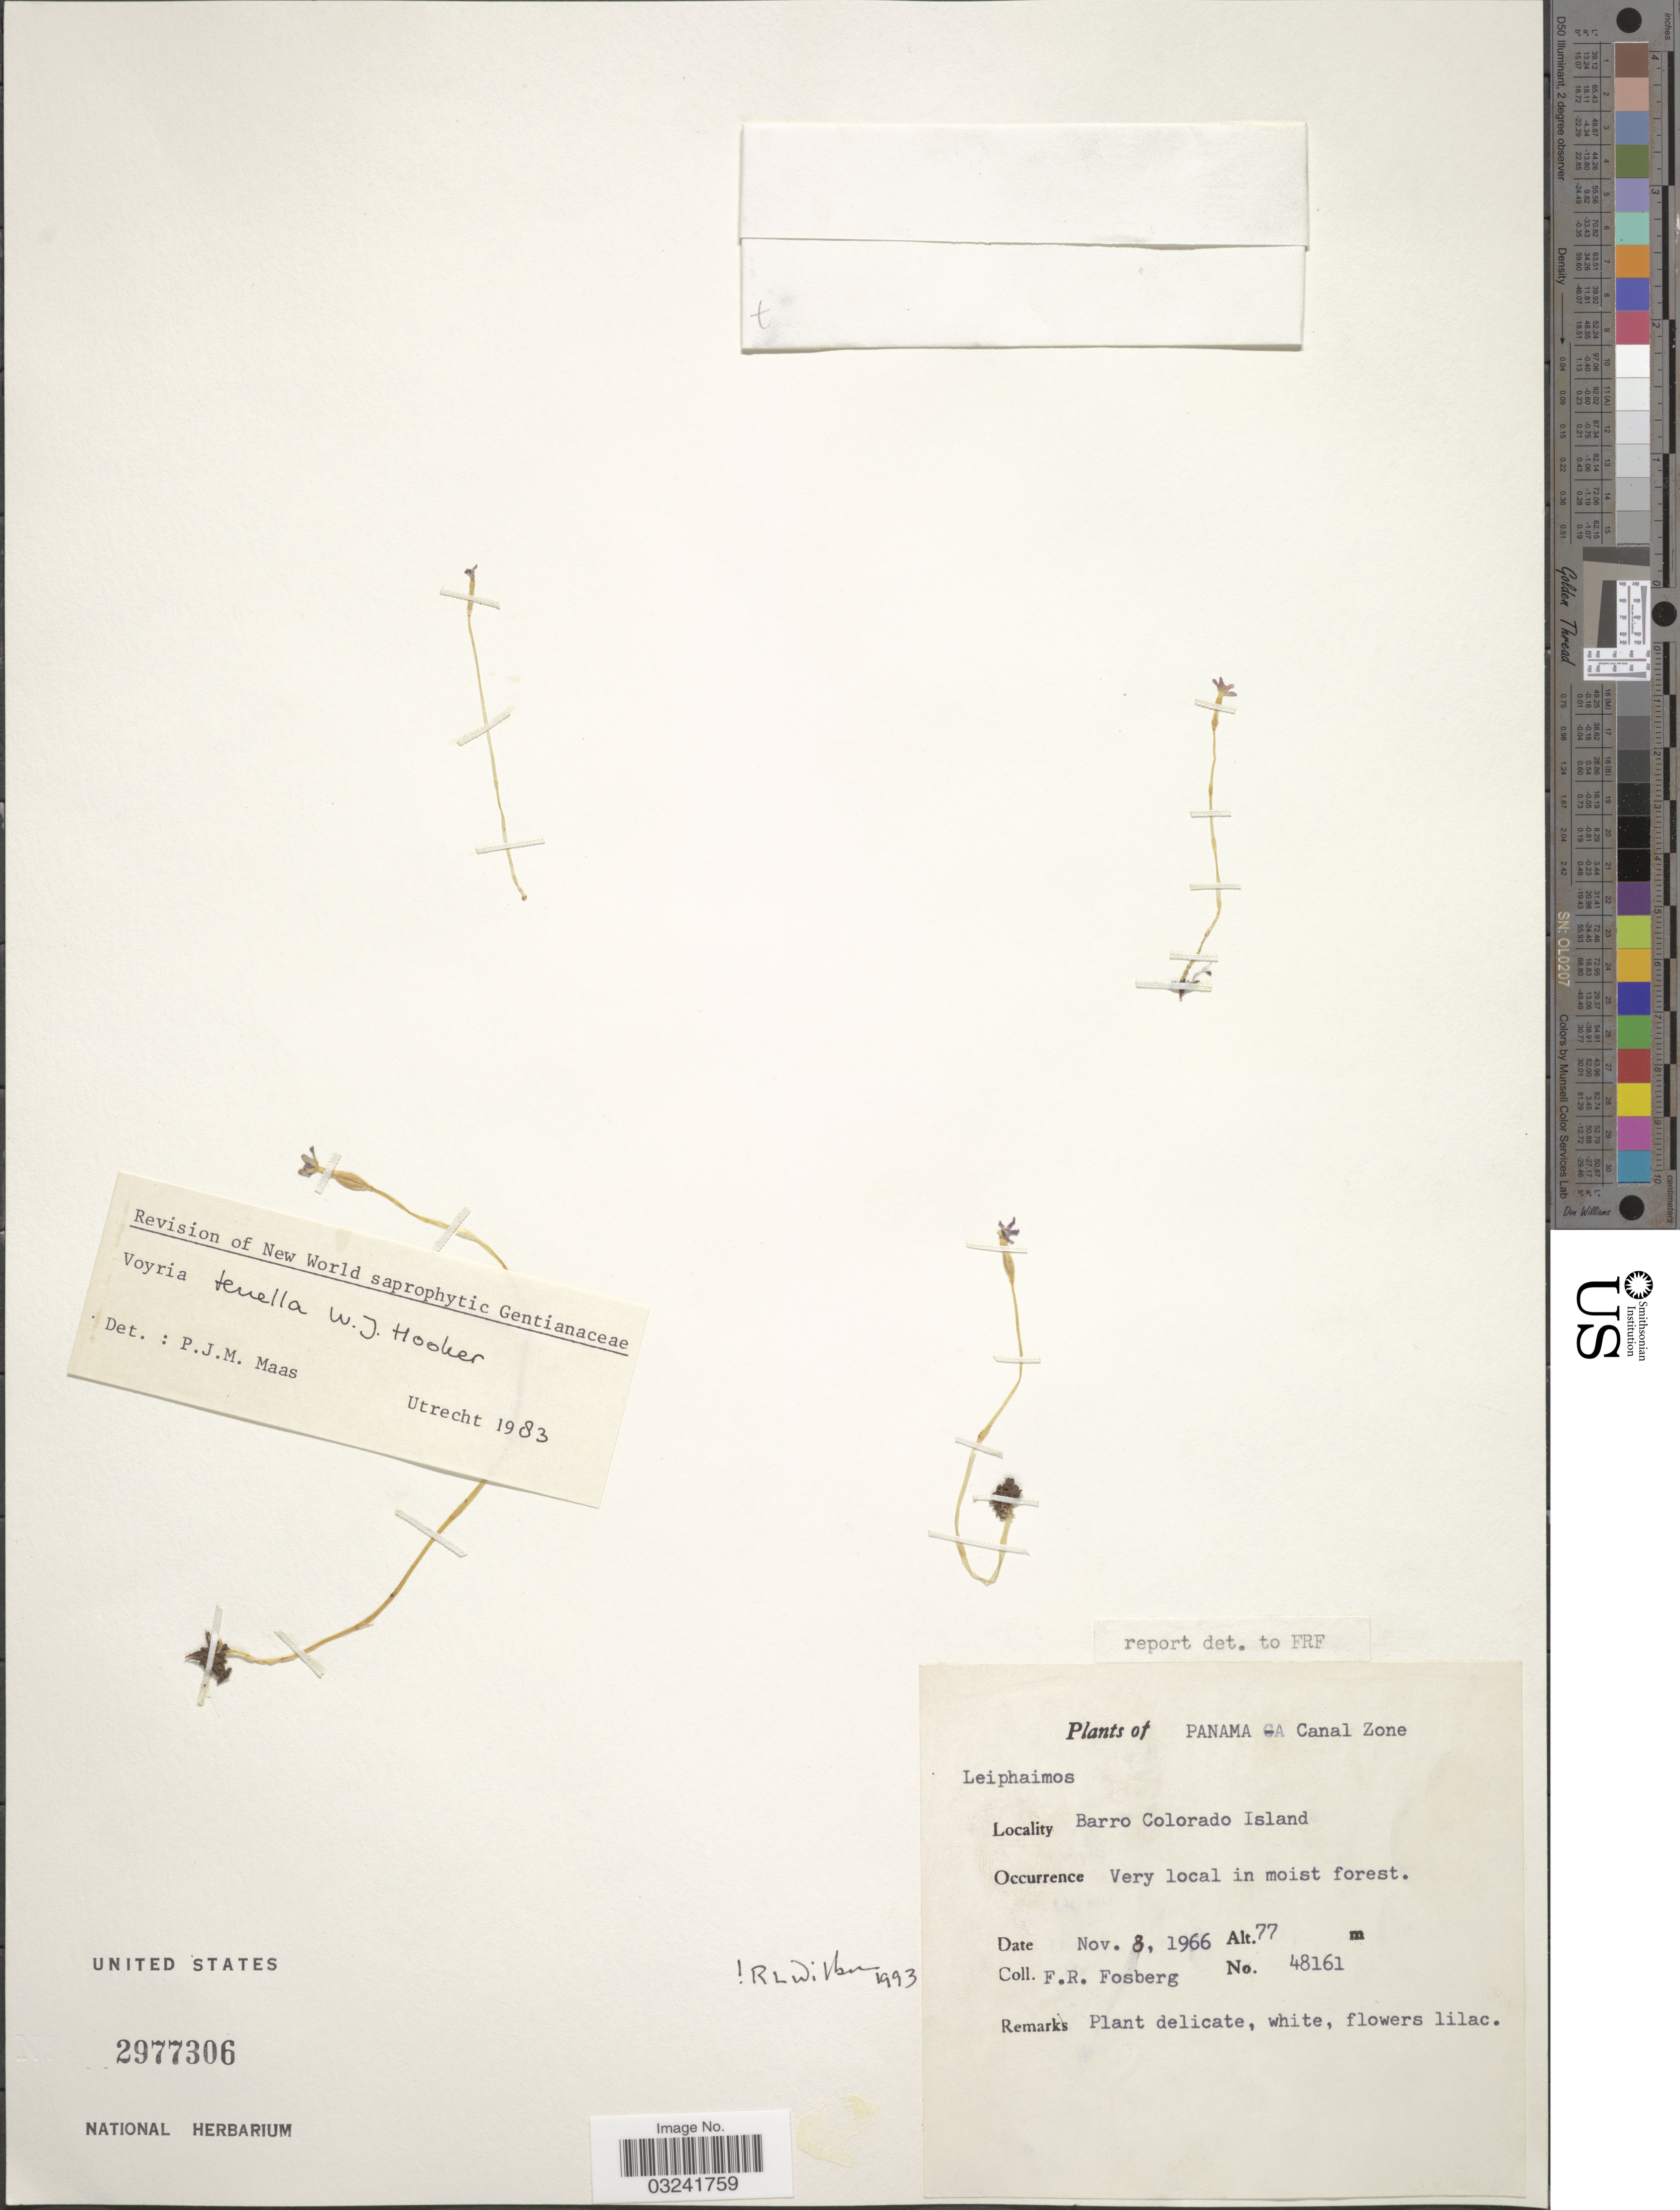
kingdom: Plantae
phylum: Tracheophyta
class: Magnoliopsida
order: Gentianales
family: Gentianaceae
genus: Voyria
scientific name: Voyria tenella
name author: Guilding ex Hook.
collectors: F. R. Fosberg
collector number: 48161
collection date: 1966-11-08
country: Panama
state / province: Panamá Oeste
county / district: Canal Zone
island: Barro Colorado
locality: Canal Zone, Barro Colorado Island.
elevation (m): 77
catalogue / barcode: US 2977306